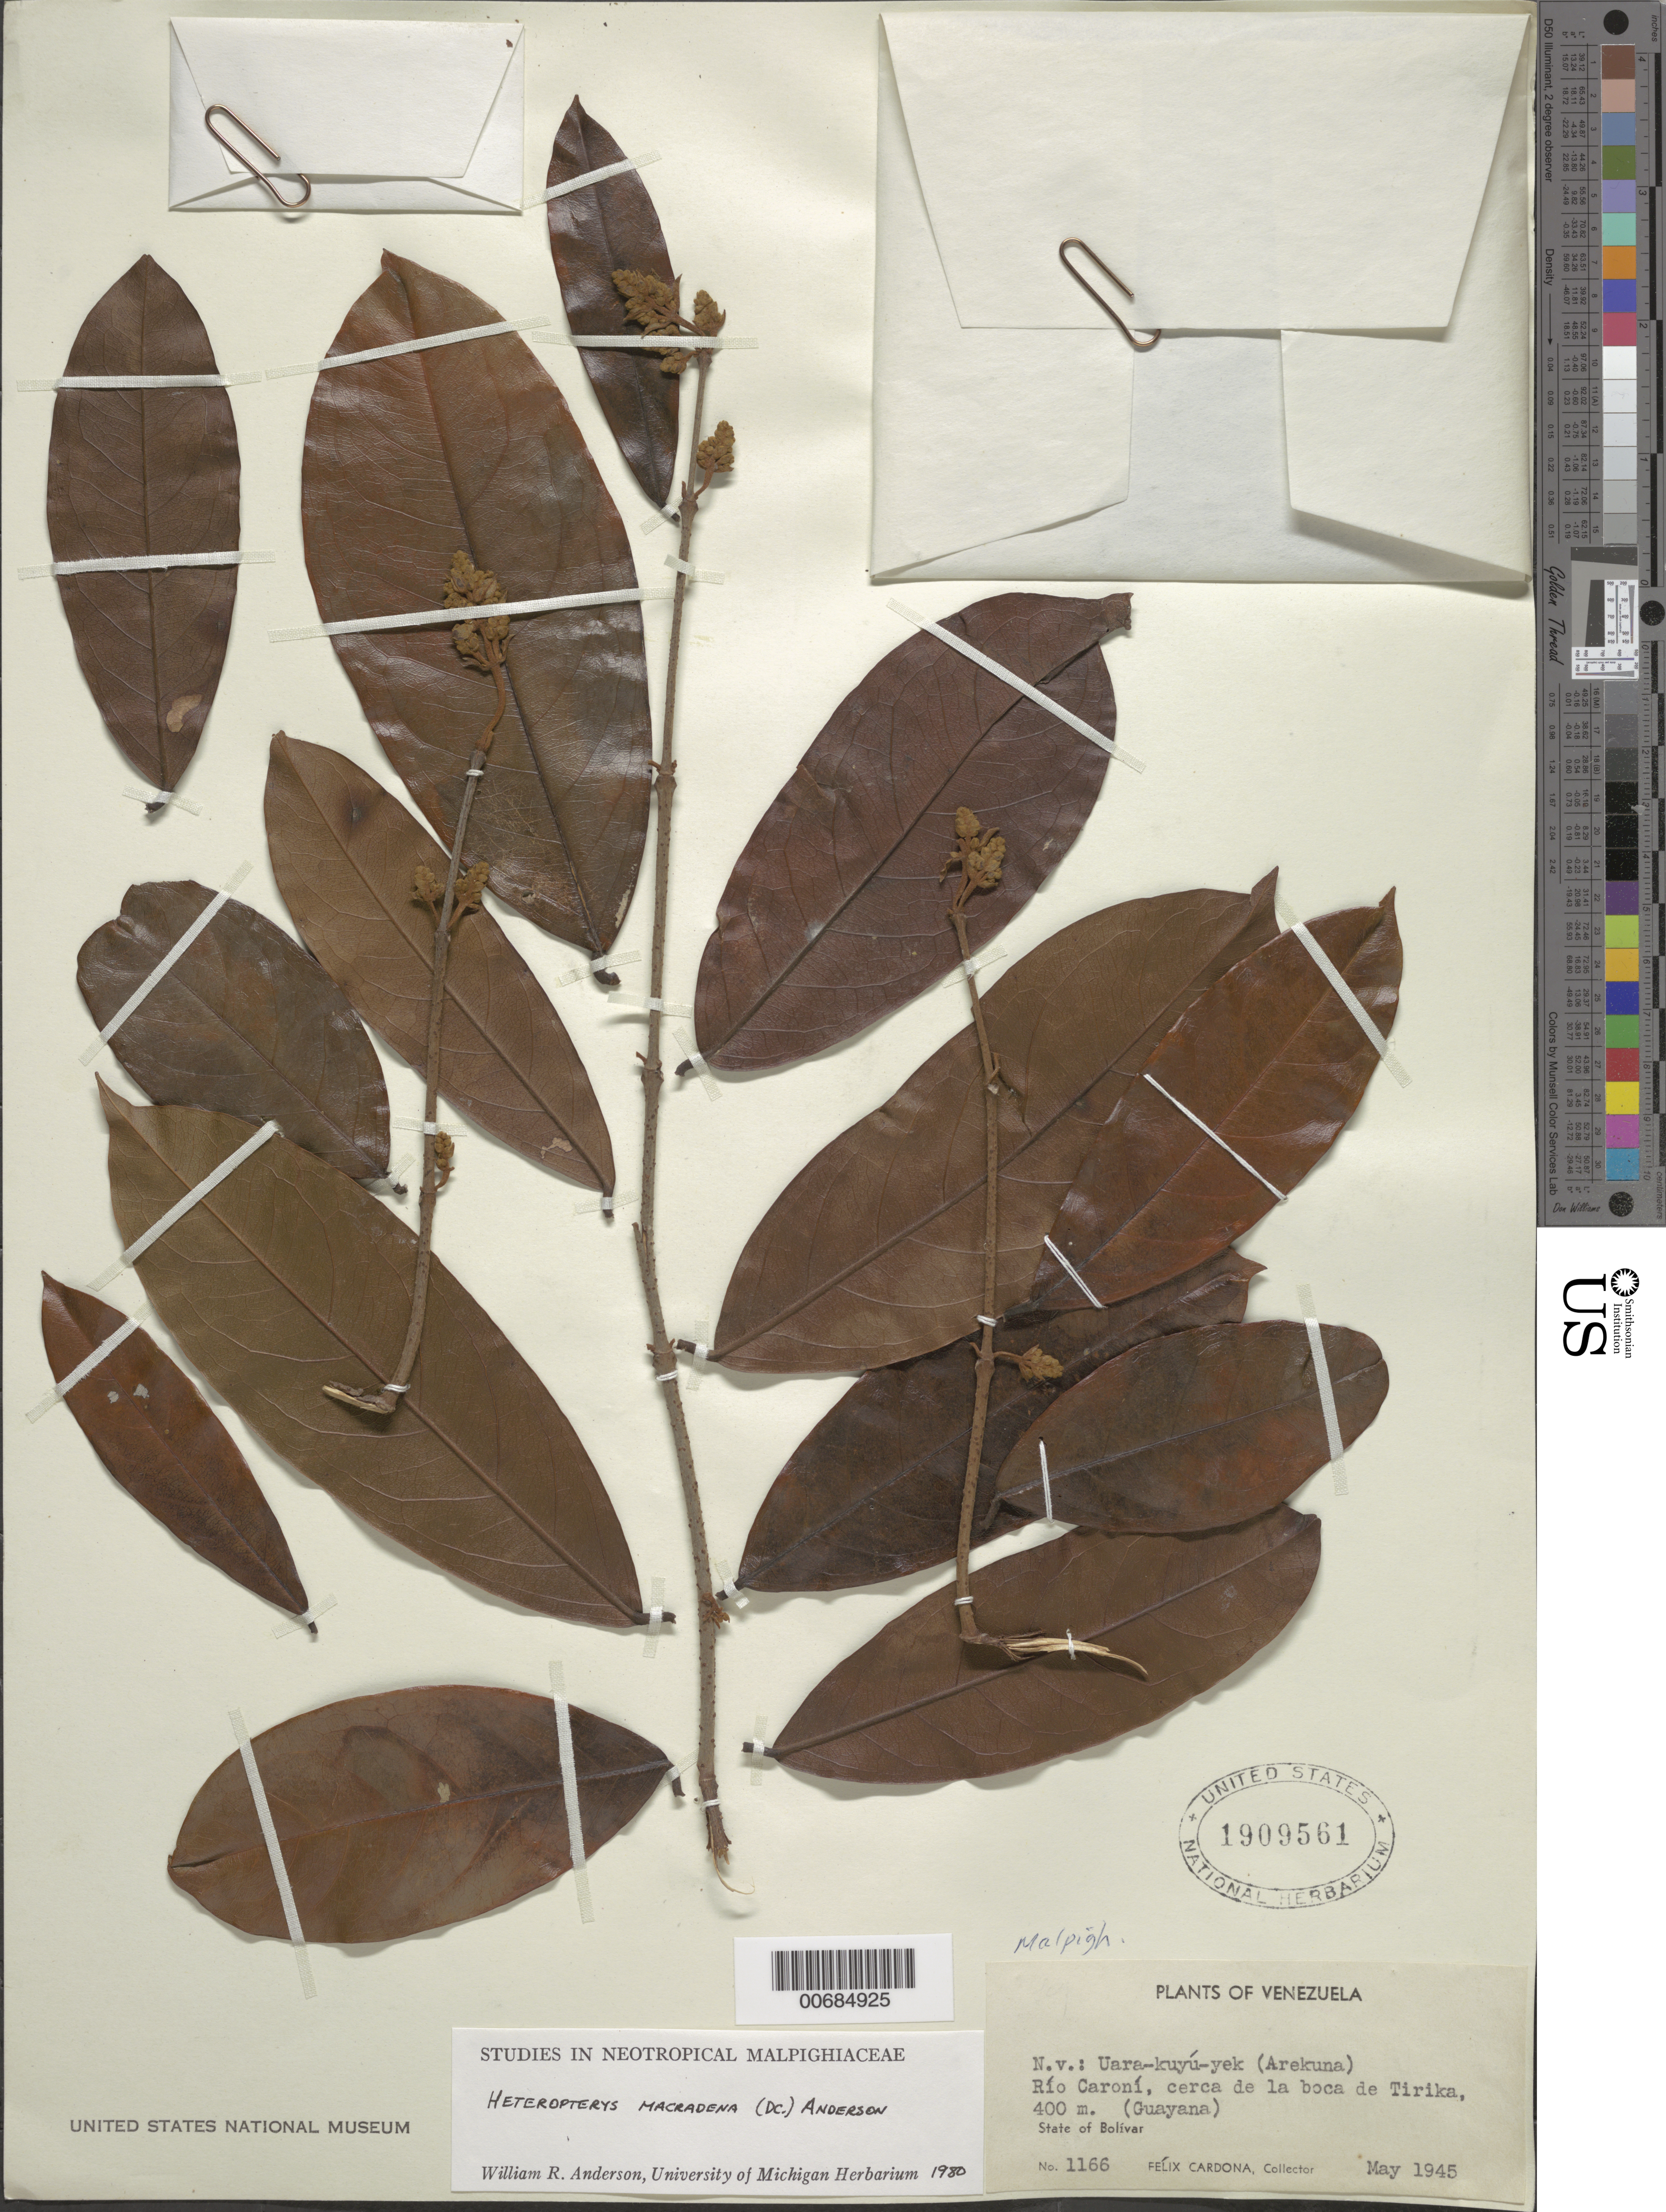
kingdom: Plantae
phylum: Tracheophyta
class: Magnoliopsida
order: Malpighiales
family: Malpighiaceae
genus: Heteropterys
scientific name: Heteropterys macradena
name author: (DC.) W.R. Anderson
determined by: Anderson, W. R., (MICH), University of Michigan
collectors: F. Cardona Puig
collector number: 1166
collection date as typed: May-45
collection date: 1945-05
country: Venezuela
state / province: Bolívar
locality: Río Caroní, cerca de la boca deTirika (Guayana)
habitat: Near mouth of river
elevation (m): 400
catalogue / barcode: US 1909561